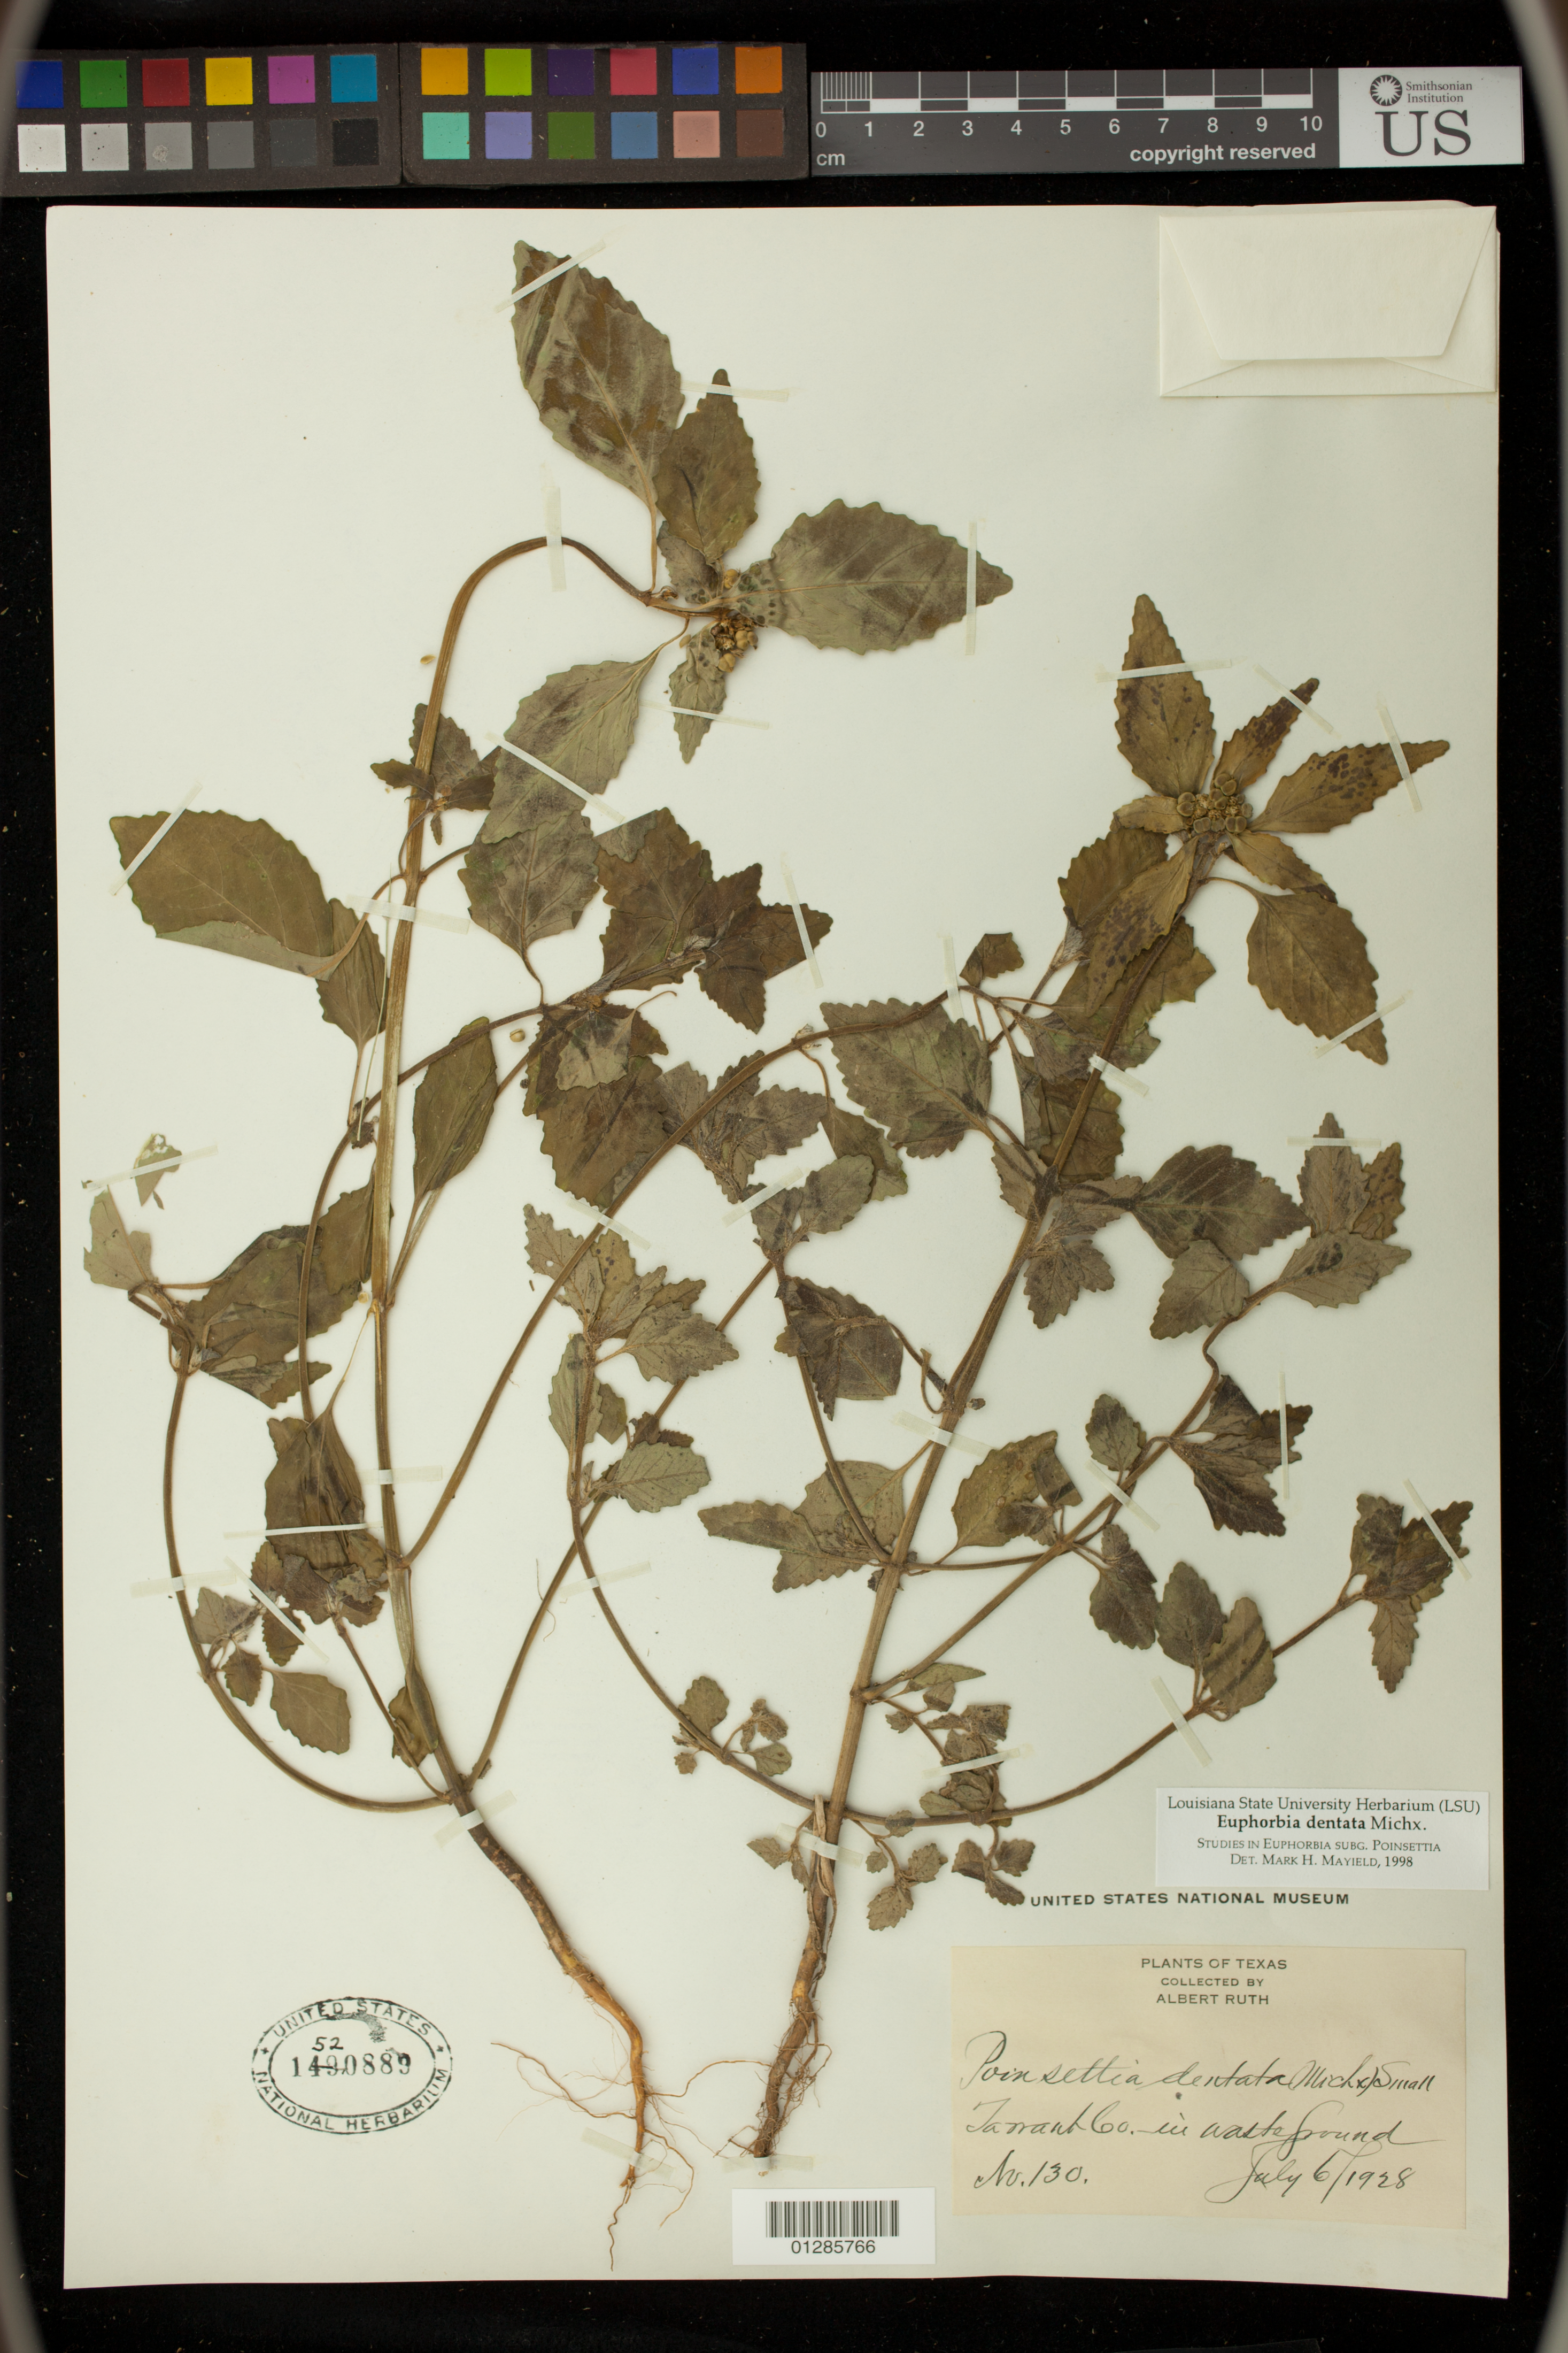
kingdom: Plantae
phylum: Tracheophyta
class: Magnoliopsida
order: Malpighiales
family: Euphorbiaceae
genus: Euphorbia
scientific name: Euphorbia dentata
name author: Michx.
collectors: A. Ruth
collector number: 130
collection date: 1928-07-06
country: United States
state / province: Texas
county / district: Tarrant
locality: in wasteground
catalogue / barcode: US 1520889